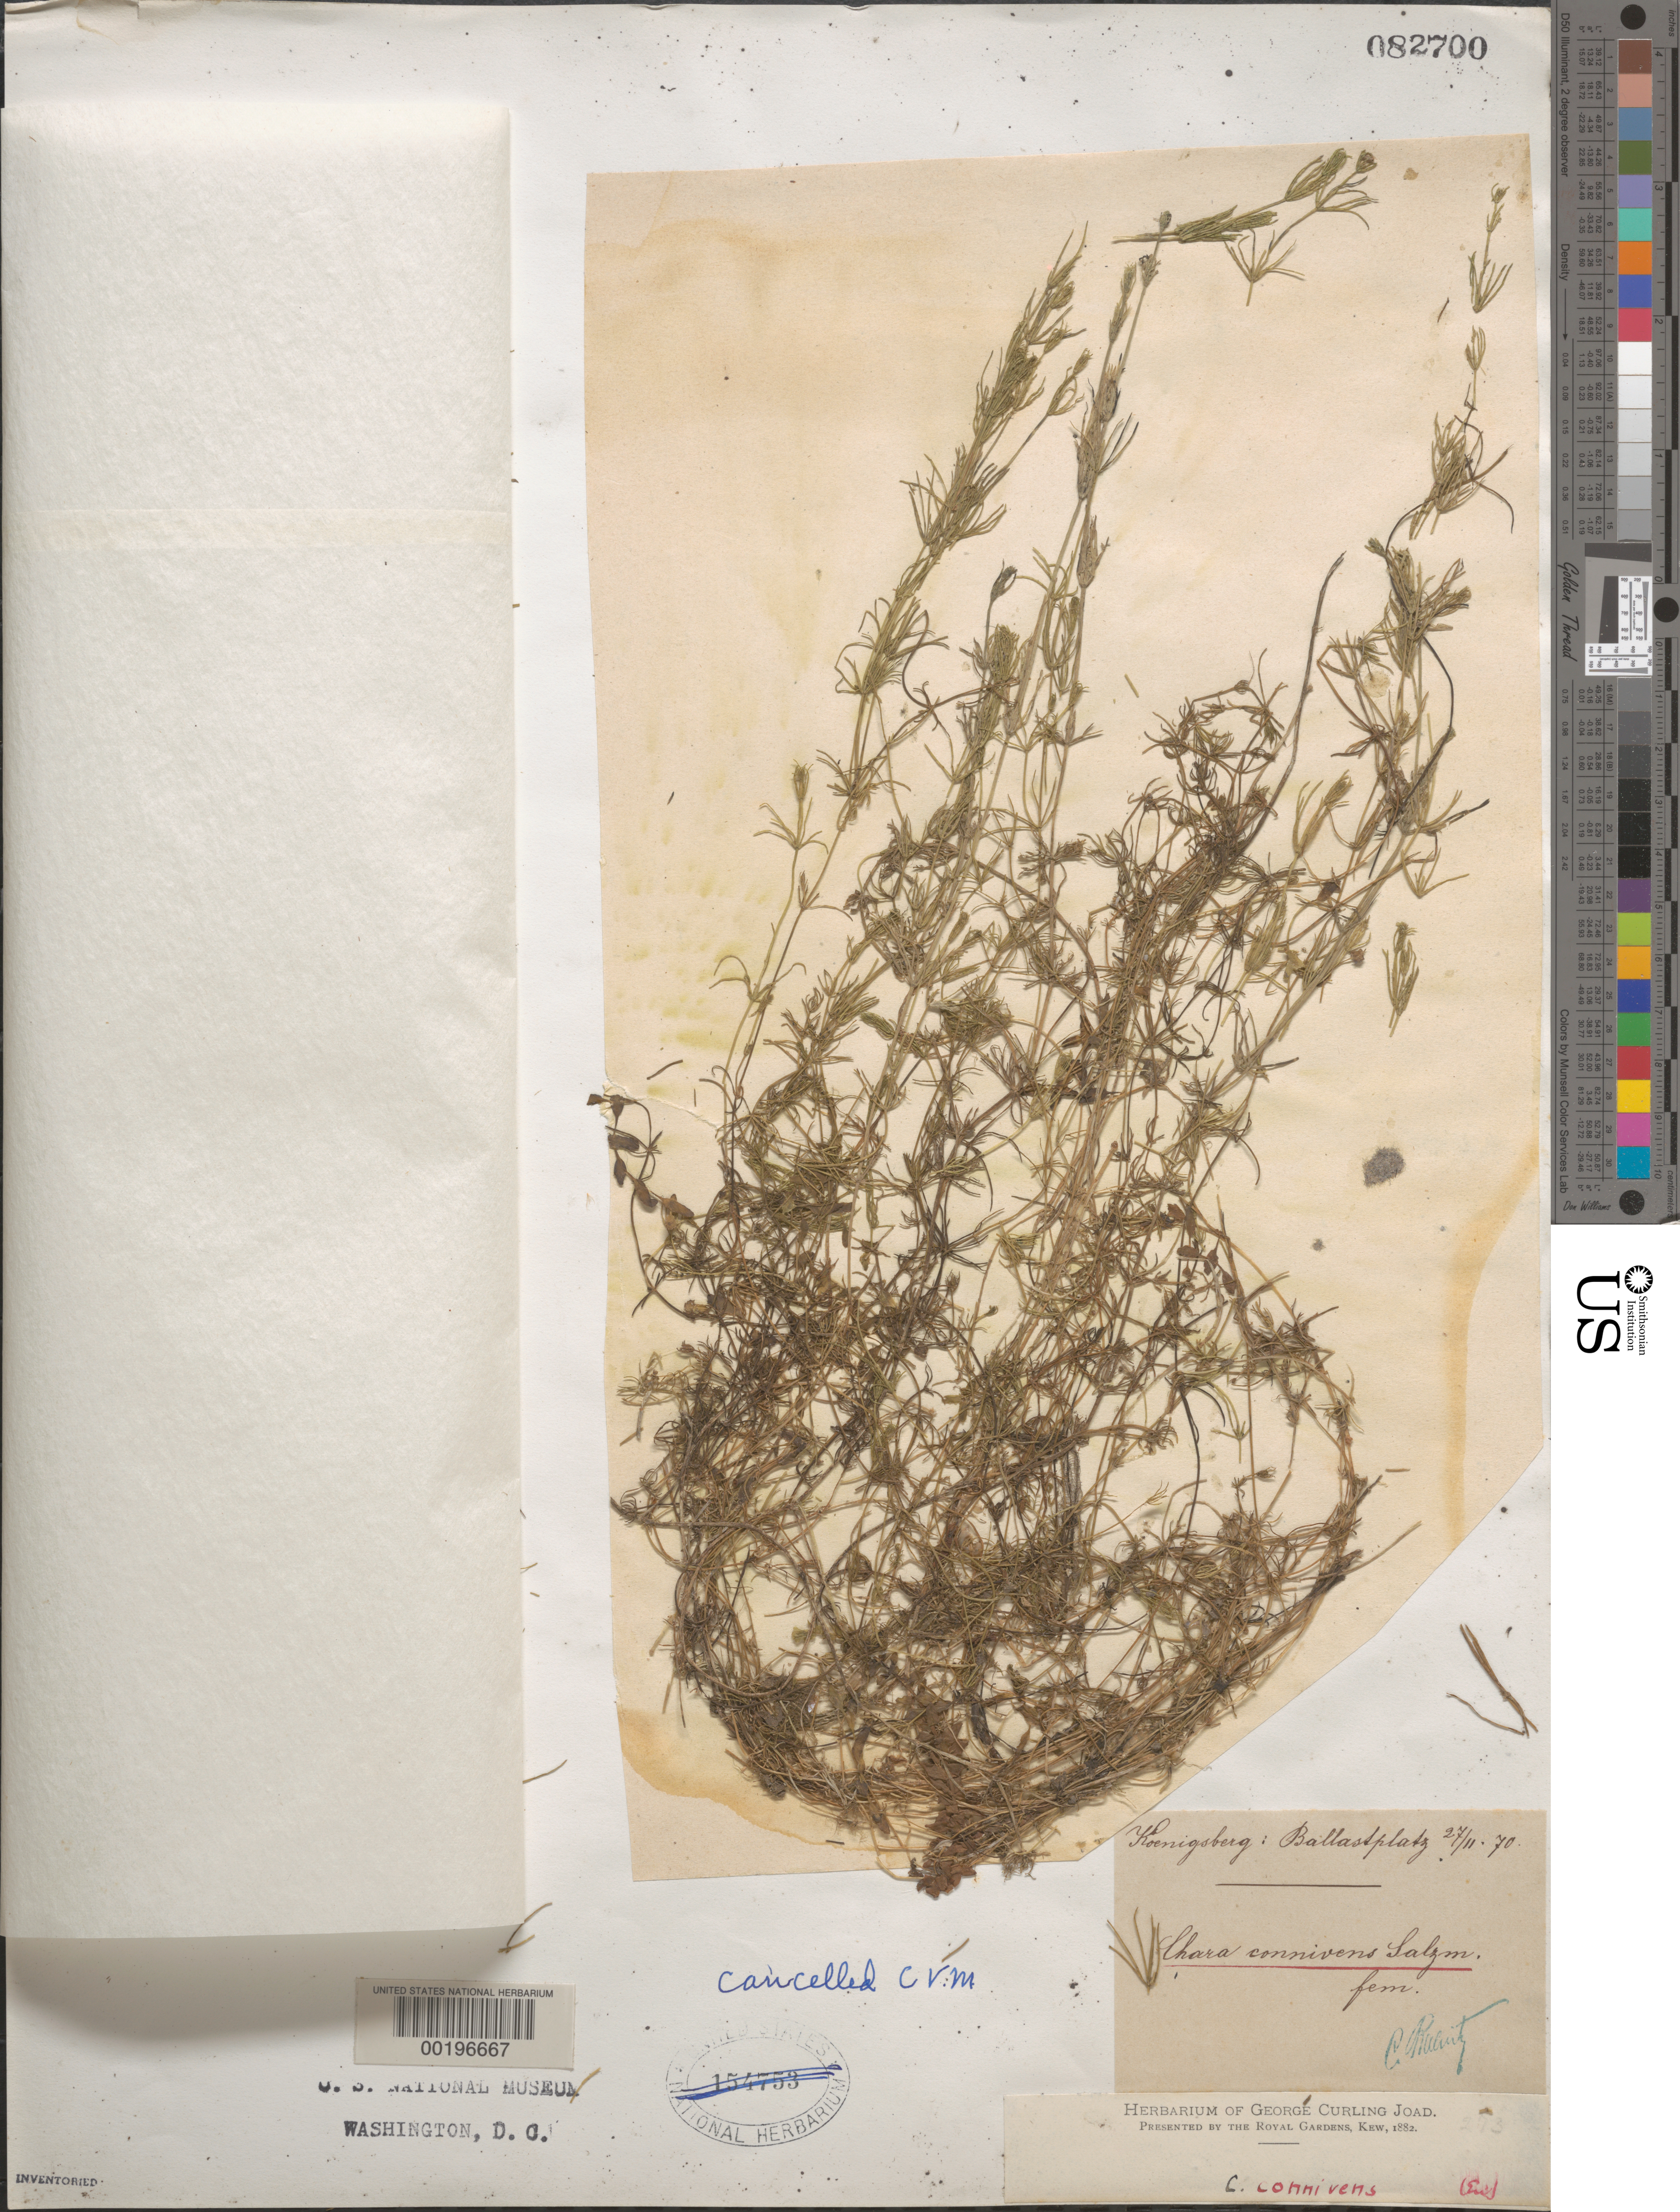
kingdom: Plantae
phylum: Charophyta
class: Charophyceae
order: Charales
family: Characeae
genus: Chara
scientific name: Chara connivens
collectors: C. G. Baenitz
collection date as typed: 27 Nov 1870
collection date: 1870-11-27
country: Russian Federation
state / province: Kaliningrad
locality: Ballastplatz, Kaliningrad (Konigsberg)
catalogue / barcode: US 82700